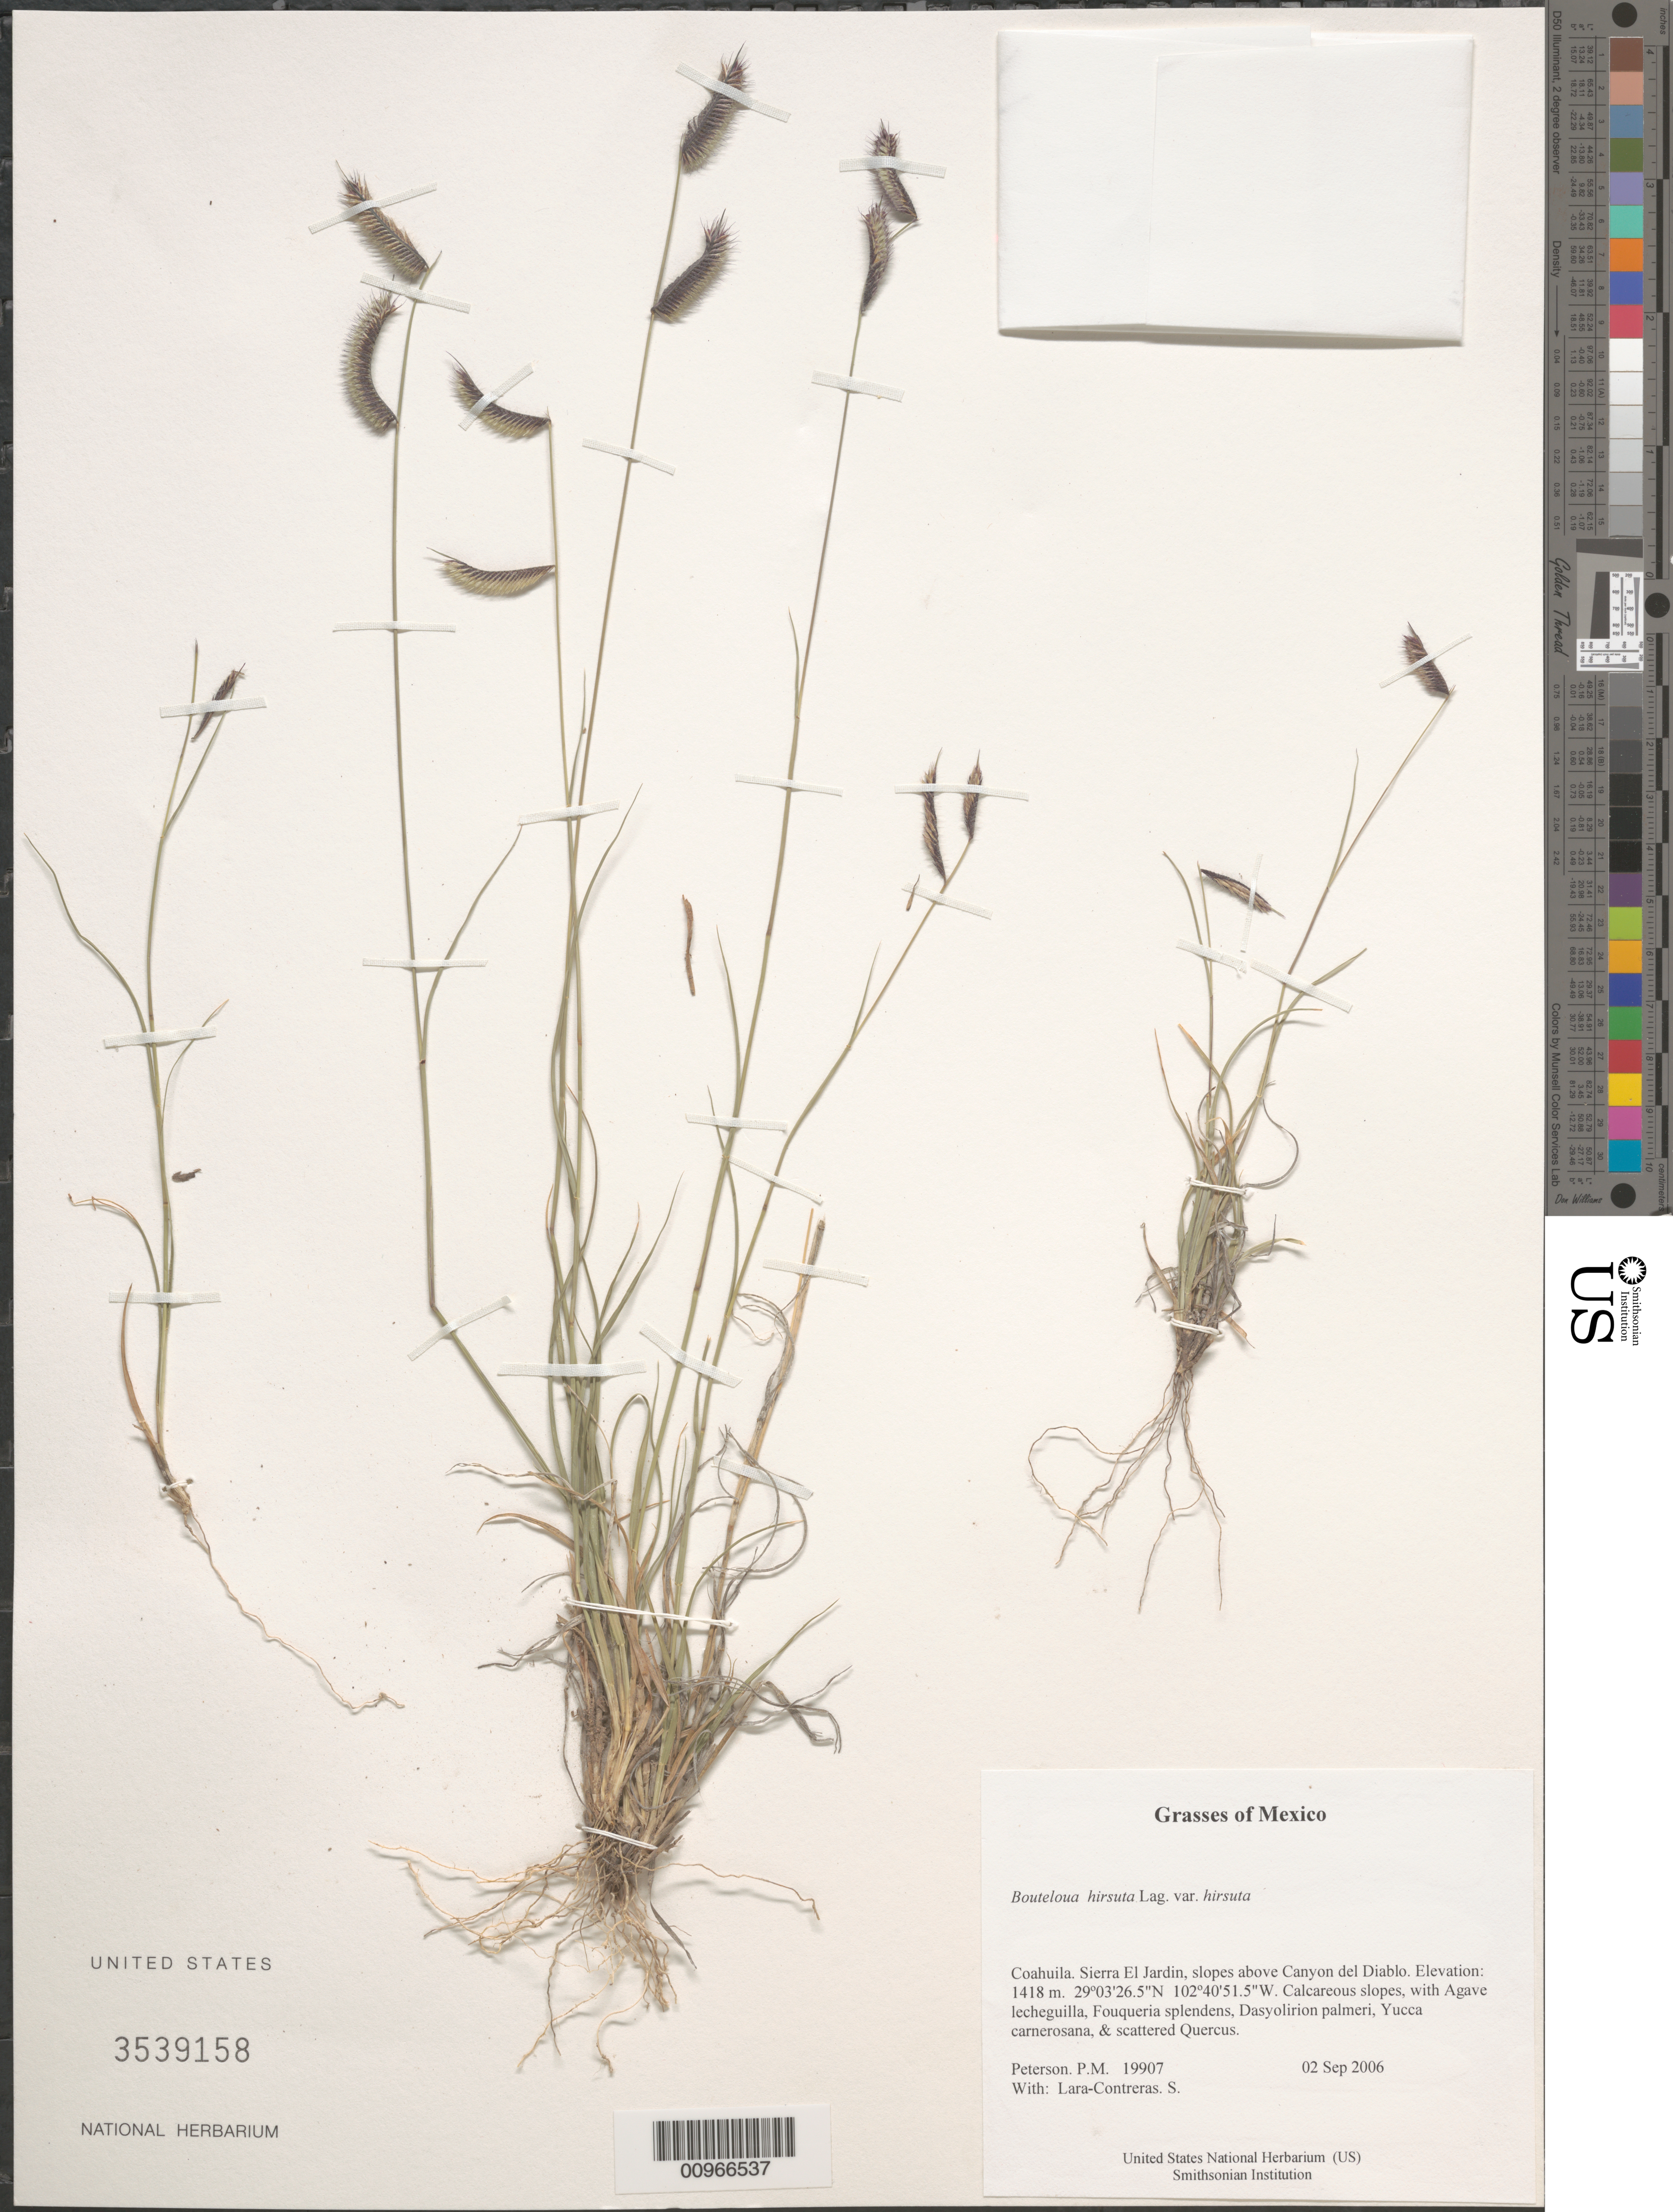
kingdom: Plantae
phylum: Tracheophyta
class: Liliopsida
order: Poales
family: Poaceae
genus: Bouteloua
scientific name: Bouteloua hirsuta var. hirsuta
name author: Lag.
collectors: P. M. Peterson & S. Lara Contreras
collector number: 19907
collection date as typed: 02 Sep 2006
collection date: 2006-09-02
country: Mexico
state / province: Coahuila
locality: Sierra El Jardin, slopes above Canyon del Diablo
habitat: Calcareous slopes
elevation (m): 1418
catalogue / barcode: US 3539158